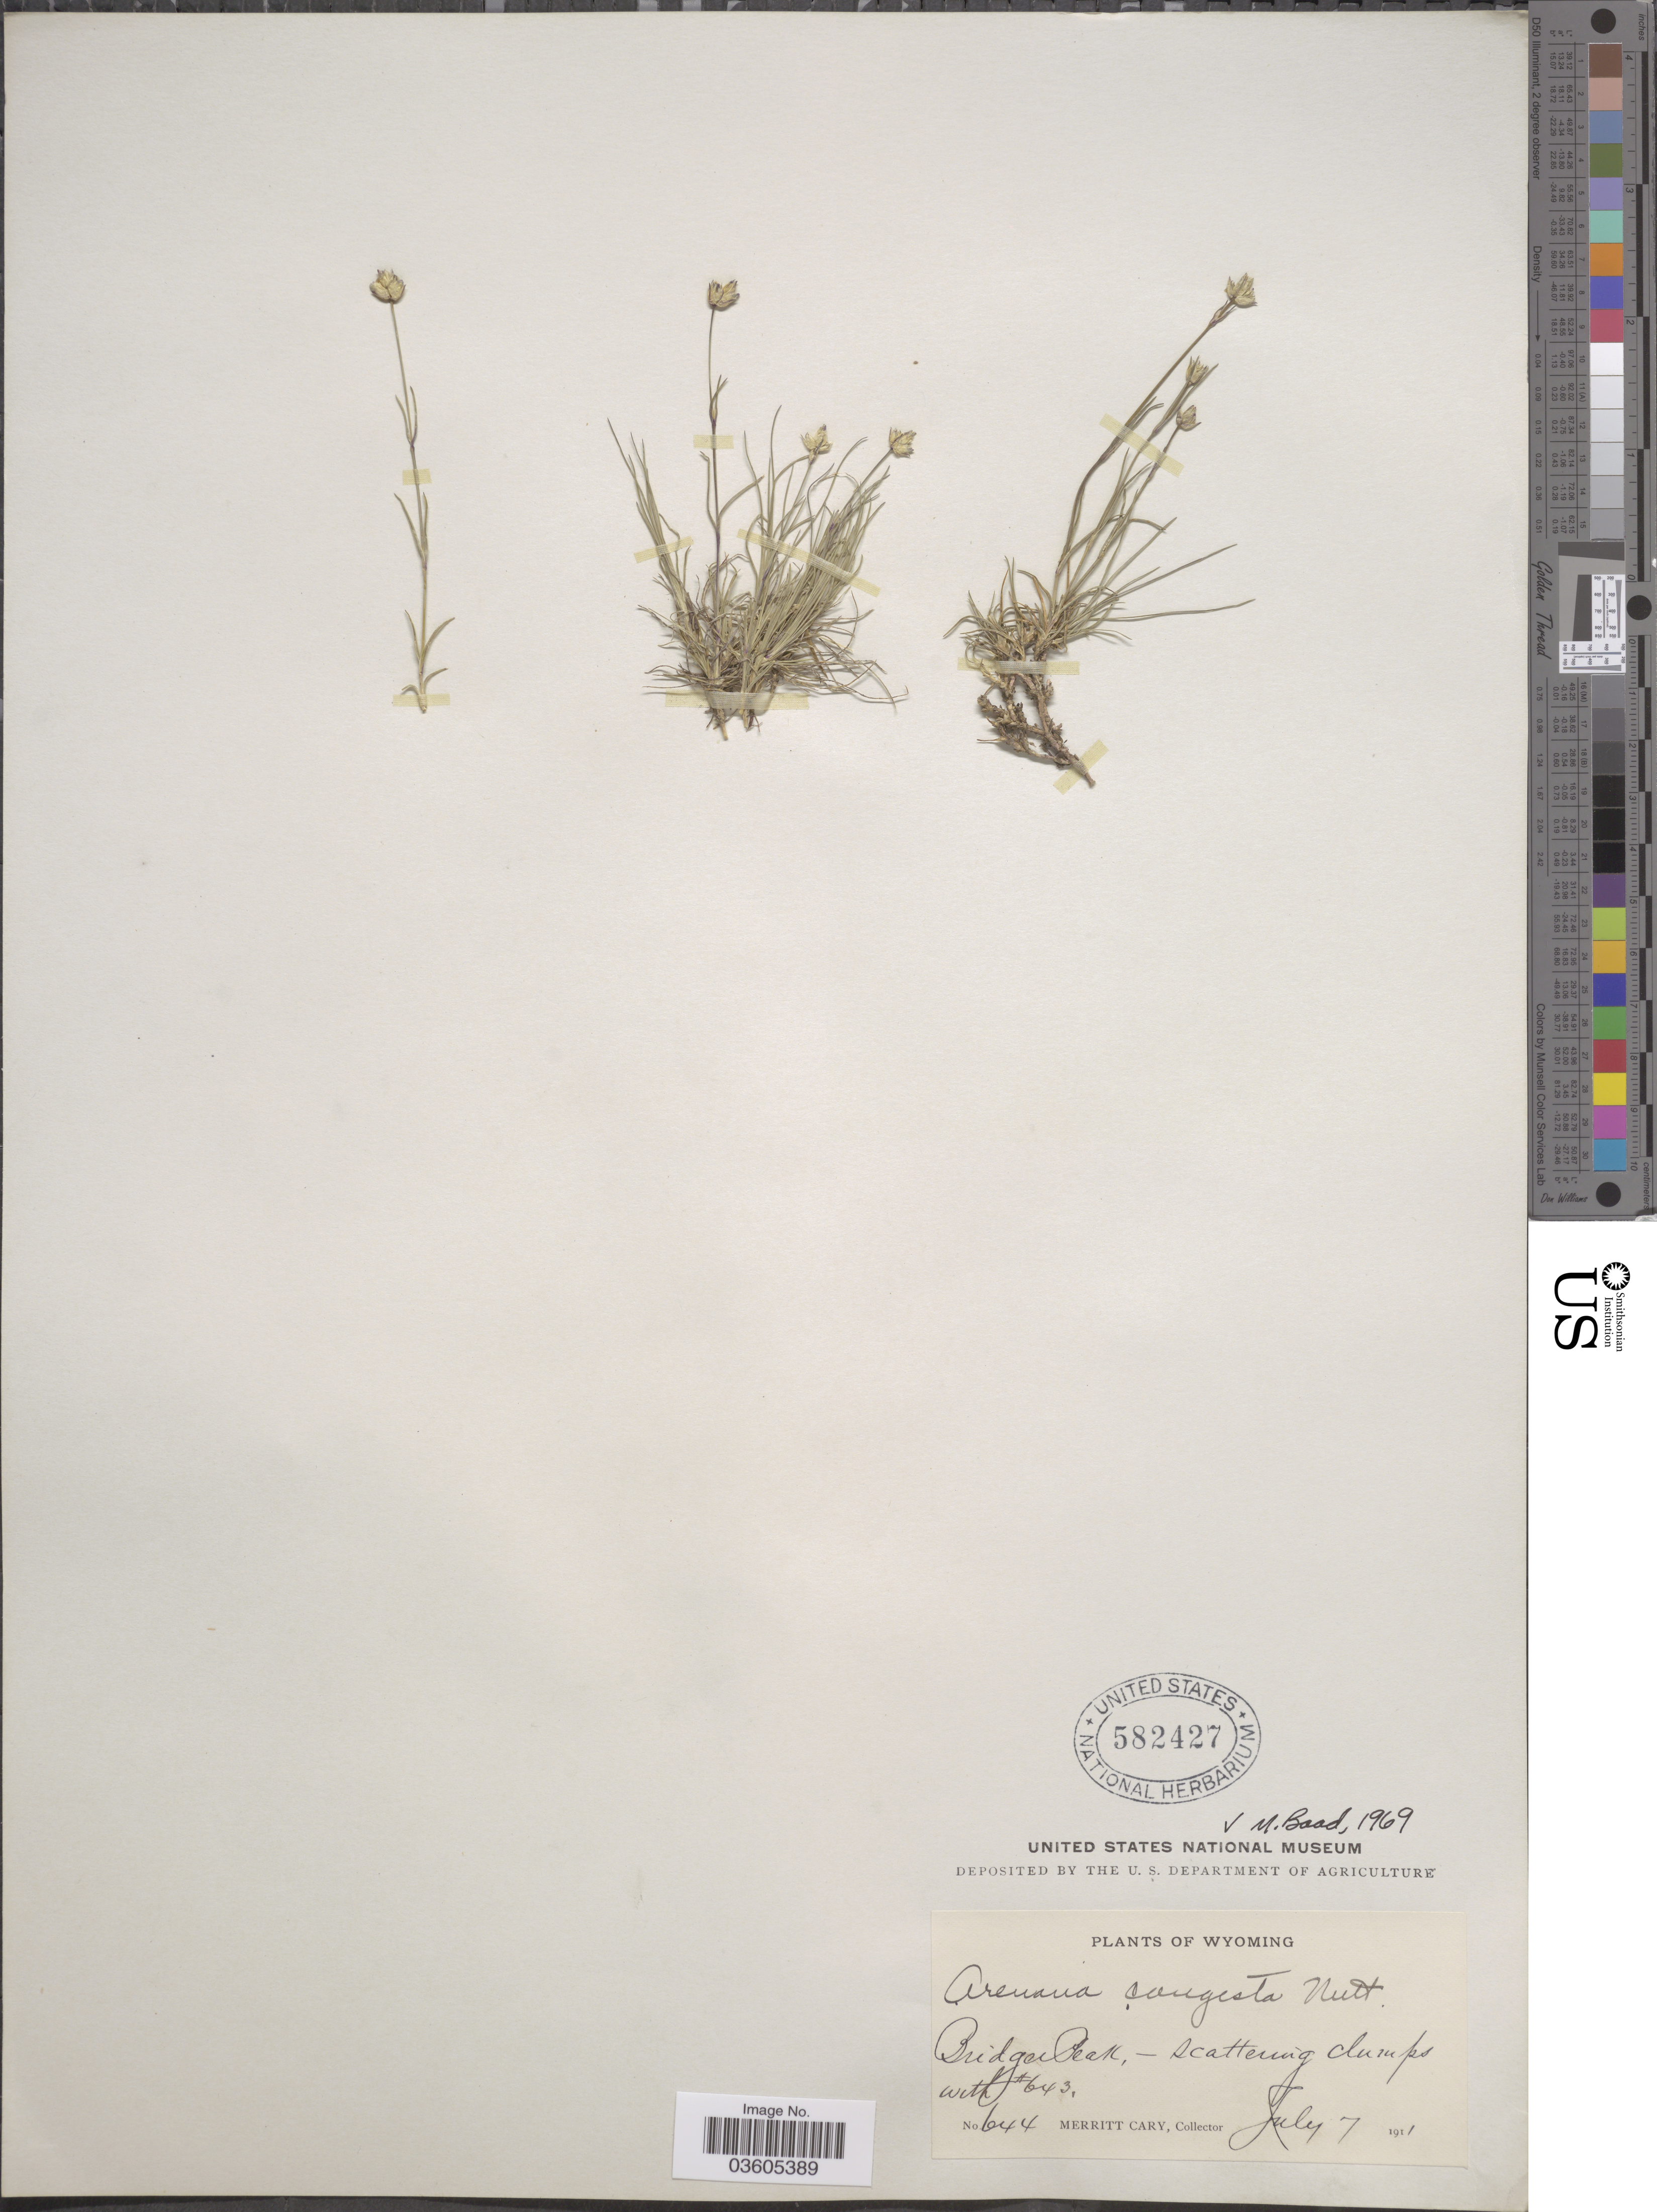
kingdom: Plantae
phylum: Tracheophyta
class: Magnoliopsida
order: Caryophyllales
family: Caryophyllaceae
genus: Eremogone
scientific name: Eremogone congesta var. congesta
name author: (Nutt.) Ikonn.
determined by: Strong, Mark T., (BOT), Smithsonian Institution - National Museum of Natural History (UNITED STATES)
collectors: M. Cary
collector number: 644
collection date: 1911-07-07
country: United States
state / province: Wyoming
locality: Bridger Peak.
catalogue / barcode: US 582427